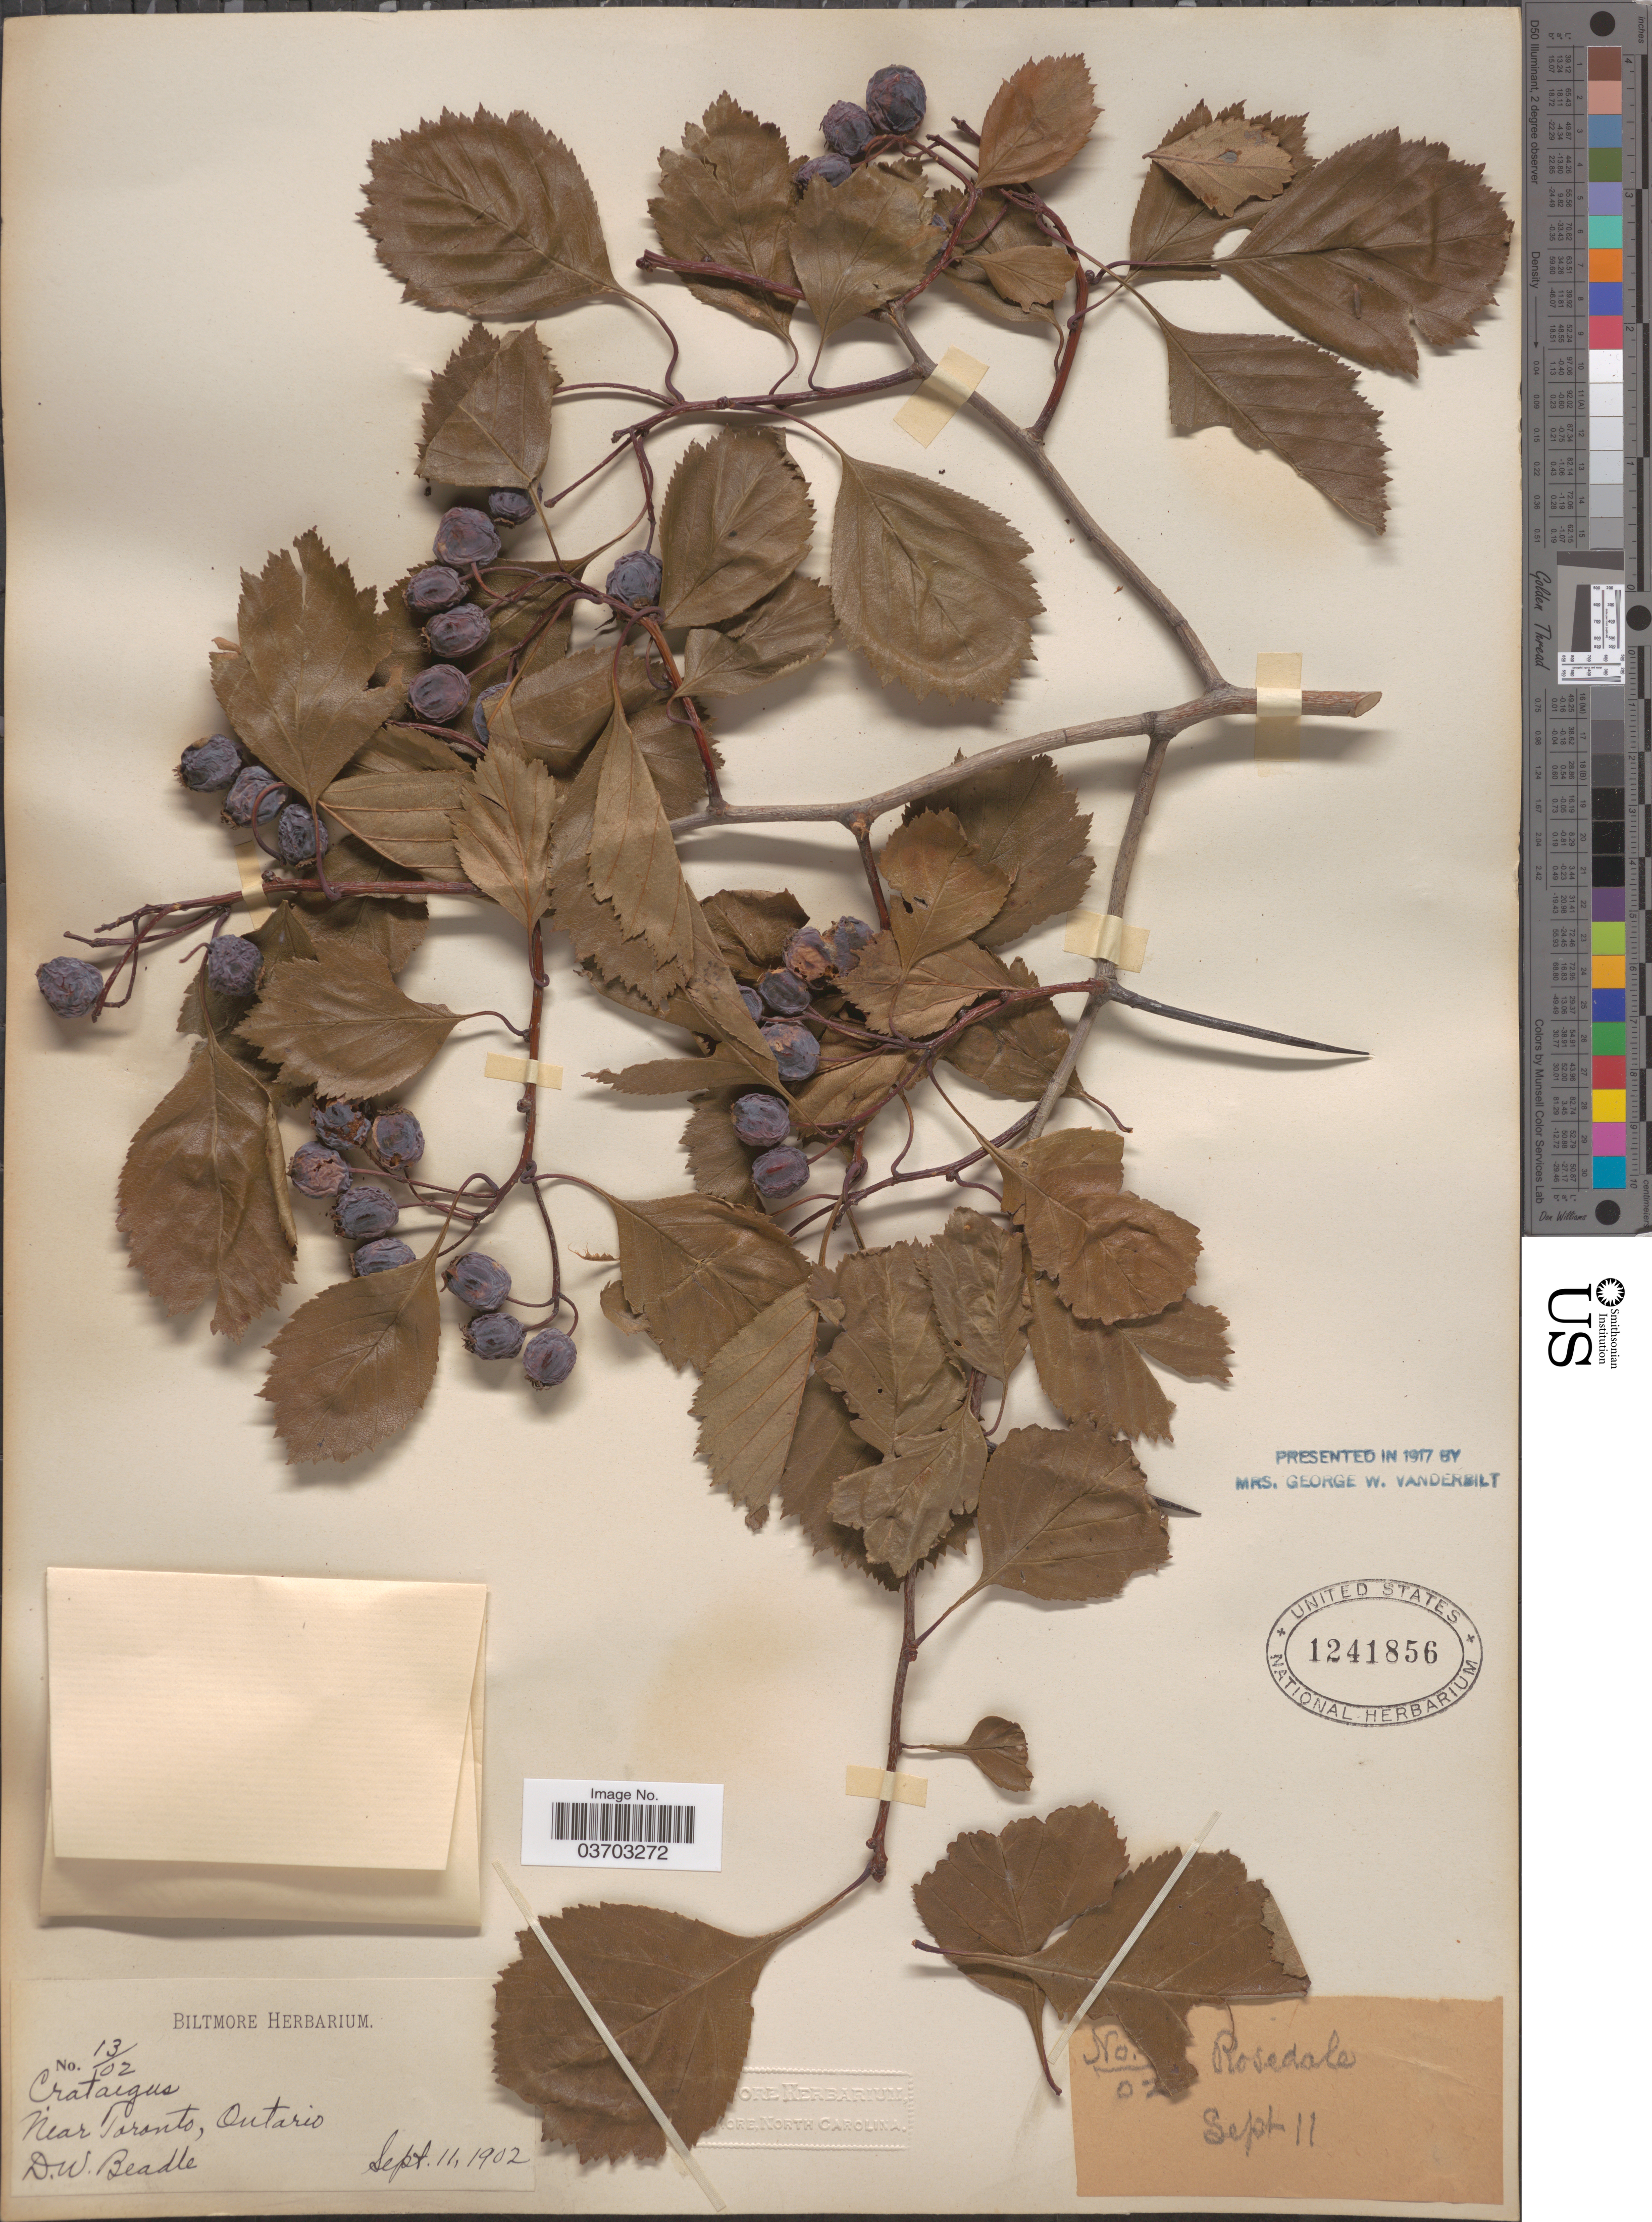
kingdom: Plantae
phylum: Tracheophyta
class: Magnoliopsida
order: Rosales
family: Rosaceae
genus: Crataegus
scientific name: Crataegus sp.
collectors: D. Beadle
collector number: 13/02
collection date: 1902-09-11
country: Canada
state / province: Ontario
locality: Near Toronto.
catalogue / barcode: US 1241856